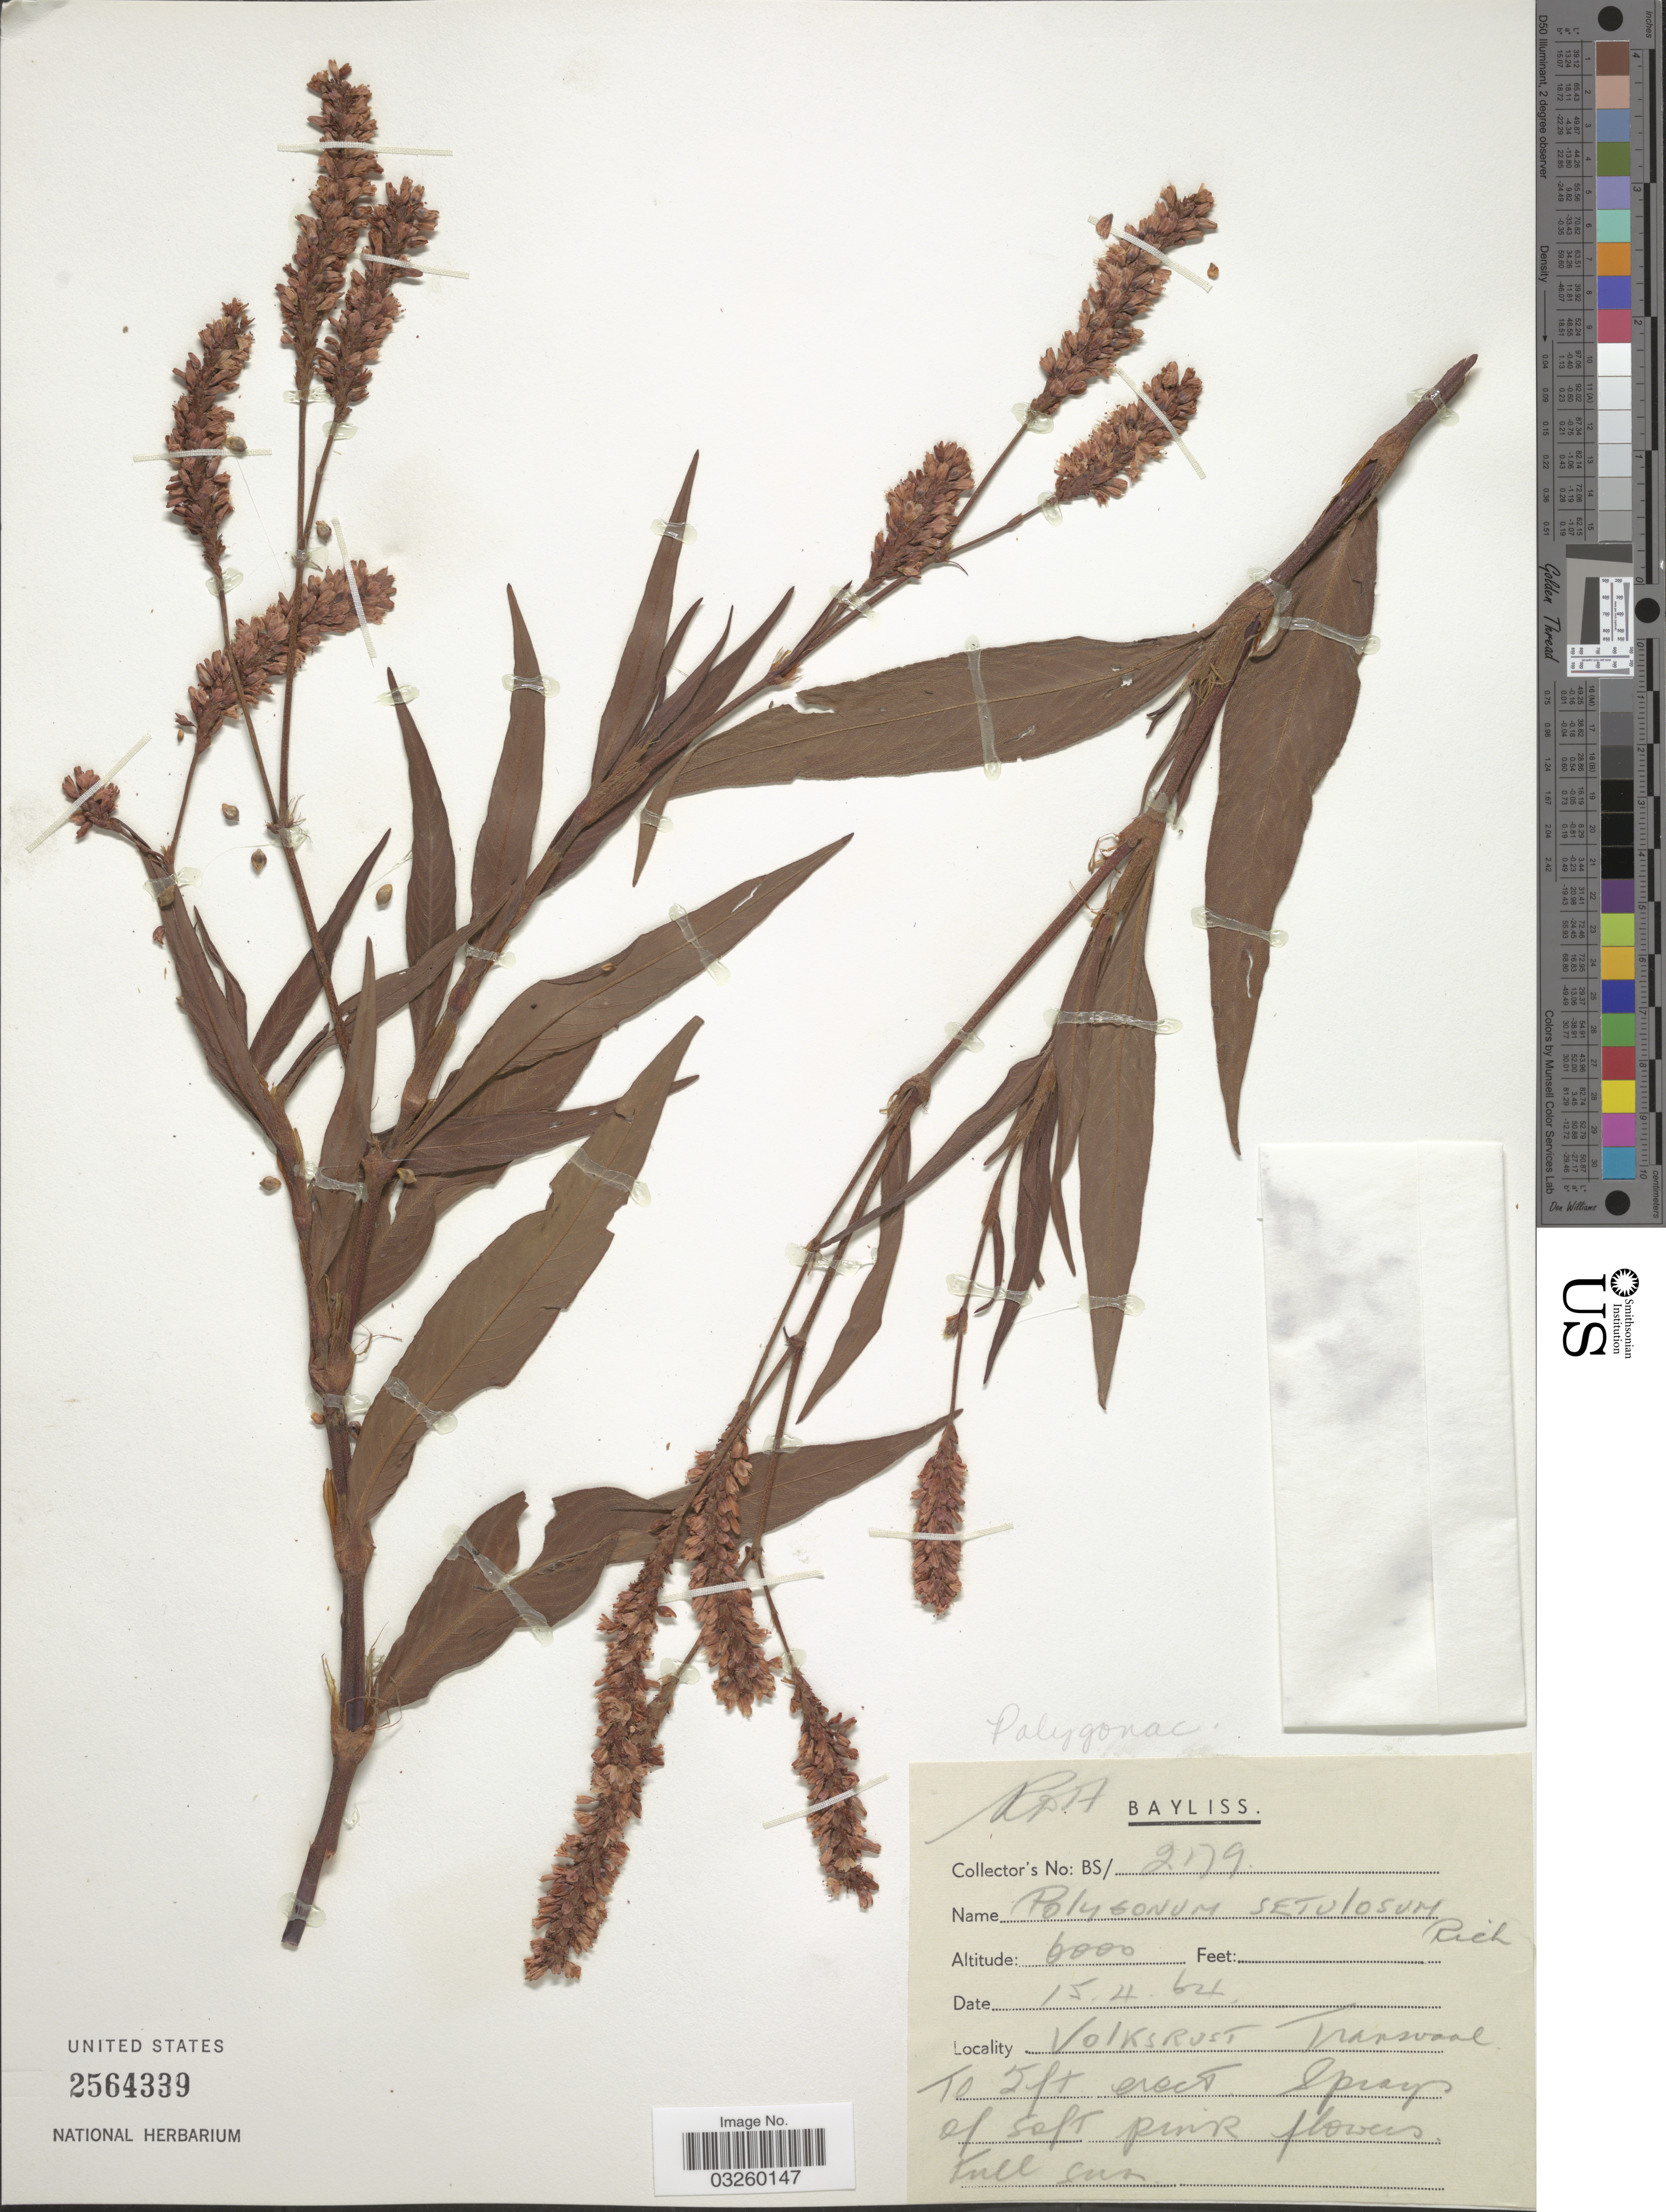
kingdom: Plantae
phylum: Tracheophyta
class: Magnoliopsida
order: Caryophyllales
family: Polygonaceae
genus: Polygonum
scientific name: Polygonum setulosum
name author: A. Rich.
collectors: R. Bayliss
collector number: BS/2179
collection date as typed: Transcribed d/m/y: 15/4/64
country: South Africa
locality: Volksrust Transvaal.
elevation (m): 1829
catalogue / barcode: US 2564339